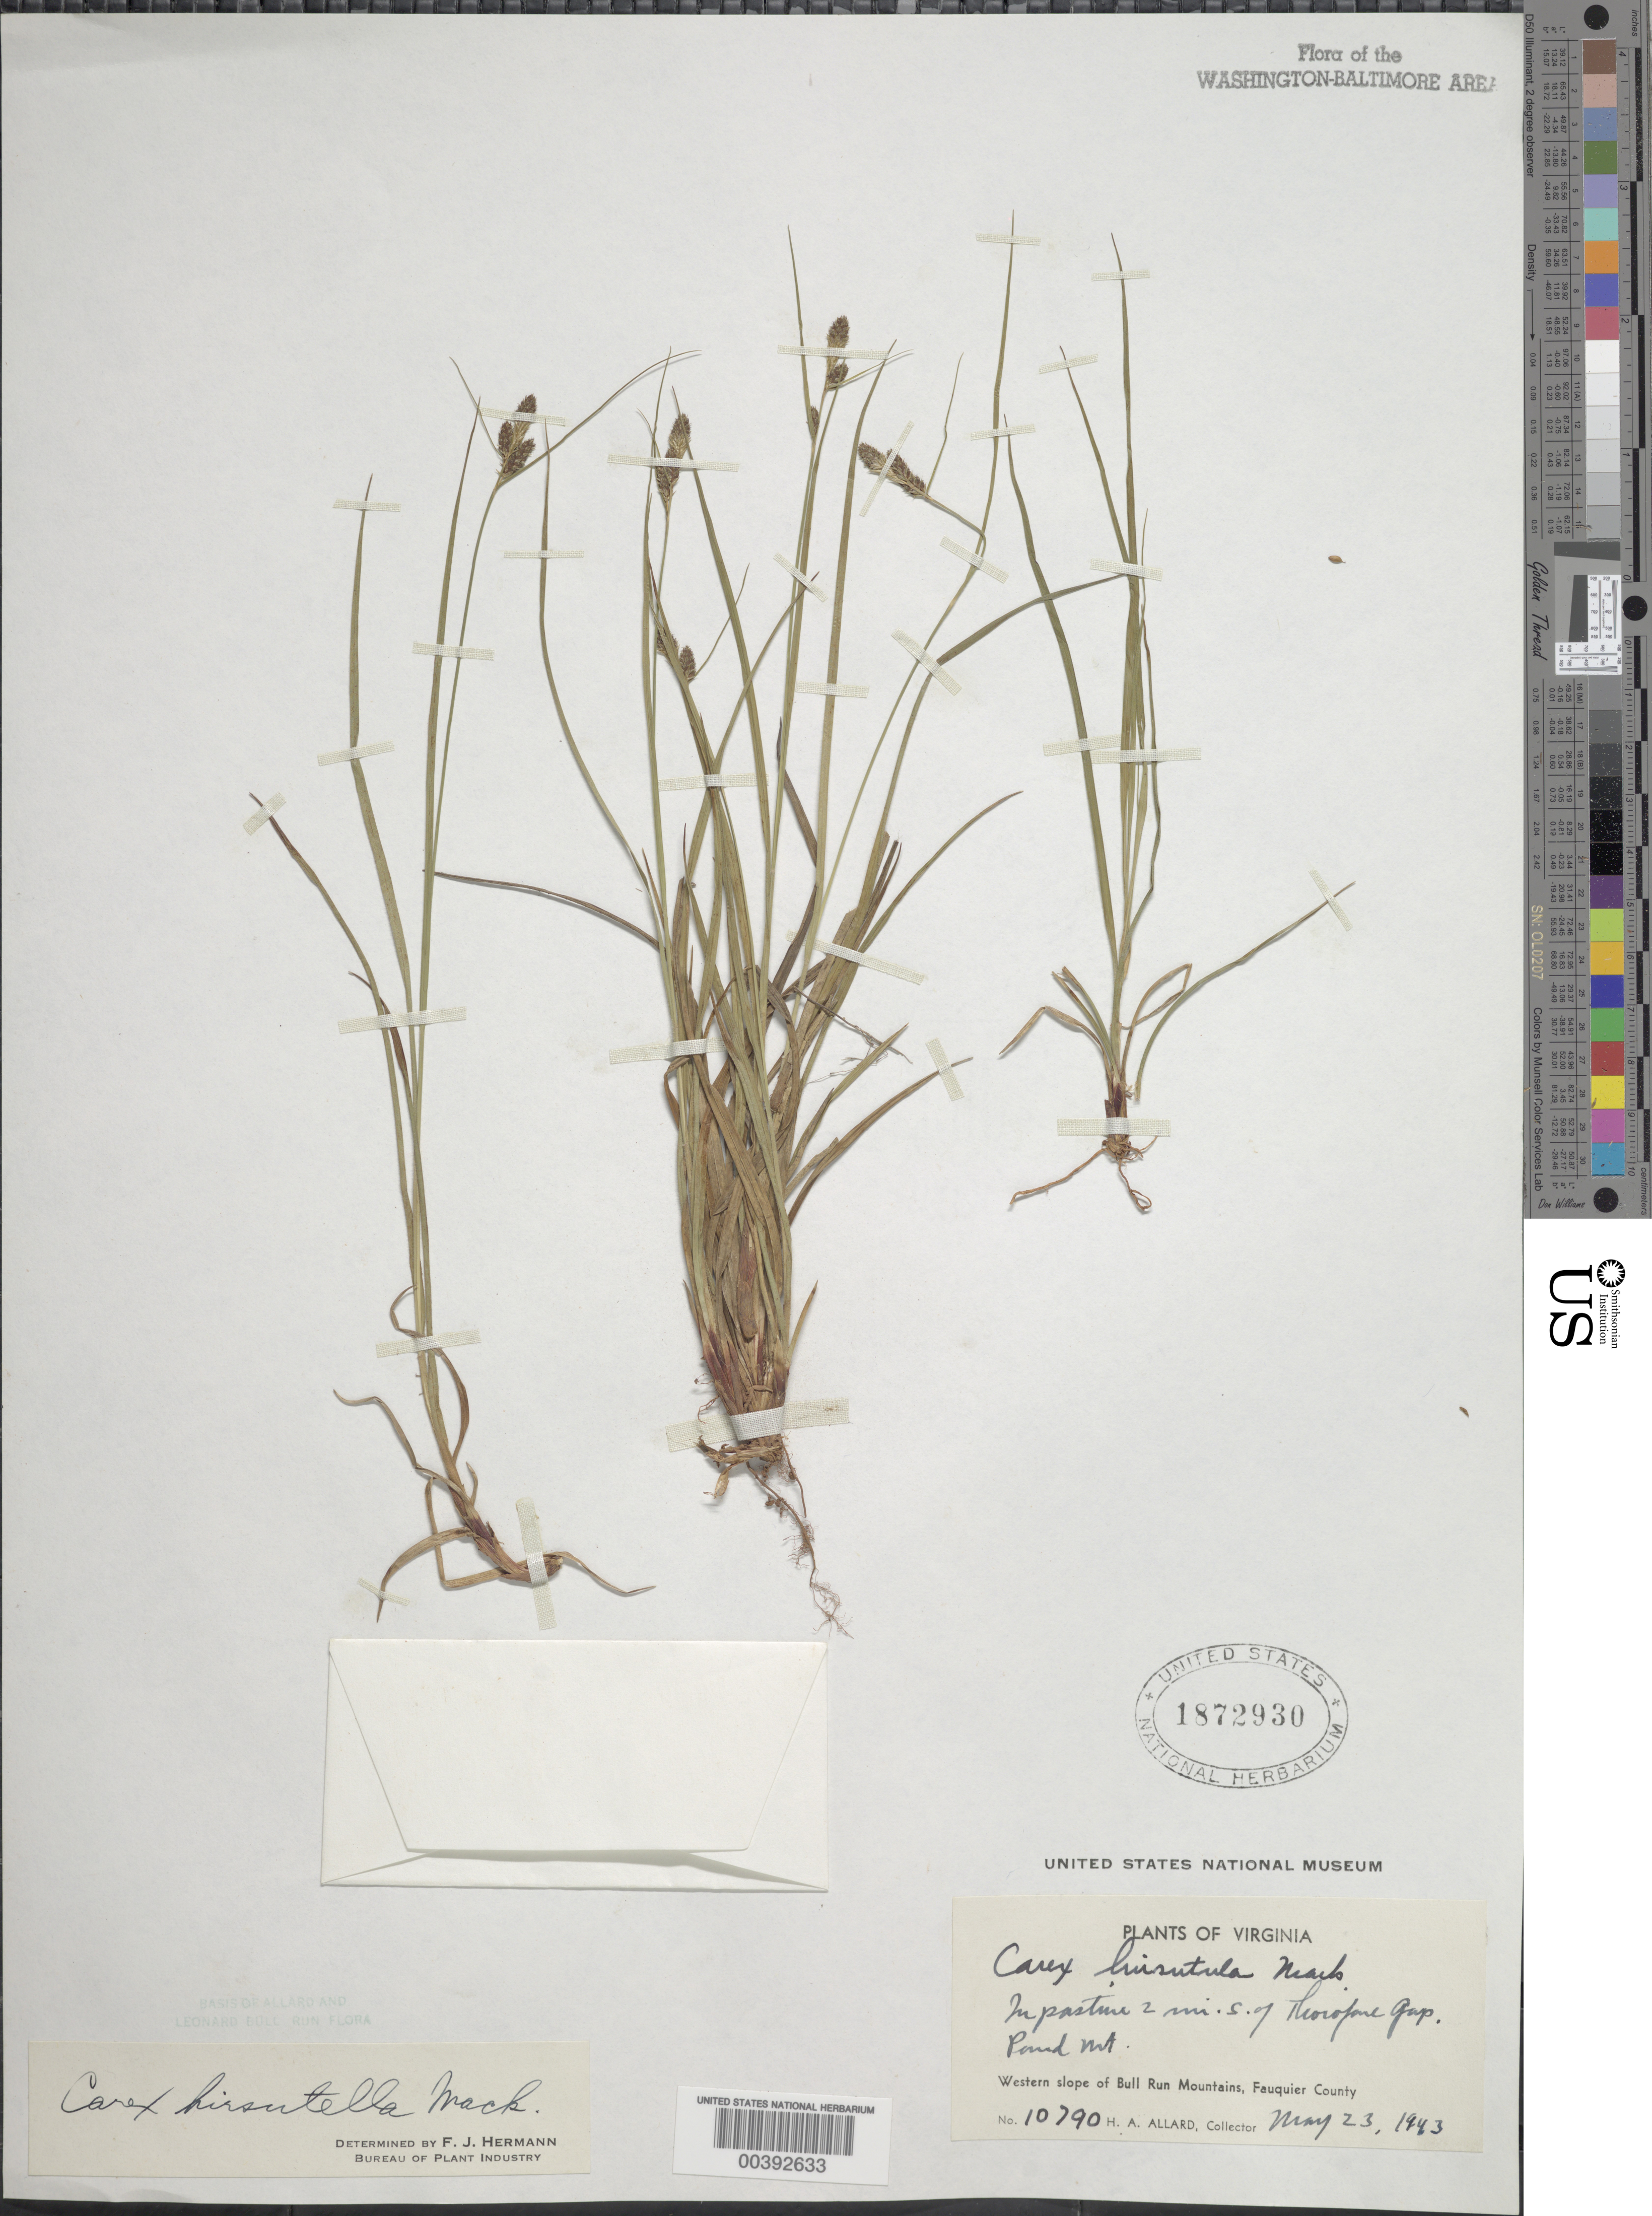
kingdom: Plantae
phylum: Tracheophyta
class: Liliopsida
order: Poales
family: Cyperaceae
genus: Carex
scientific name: Carex hirsutella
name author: Mack.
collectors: H. A. Allard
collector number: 10790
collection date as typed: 23 May 1943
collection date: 1943-05-23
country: United States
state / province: Virginia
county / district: Fauquier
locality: South of Thorofare Gap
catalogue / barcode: US 1872930